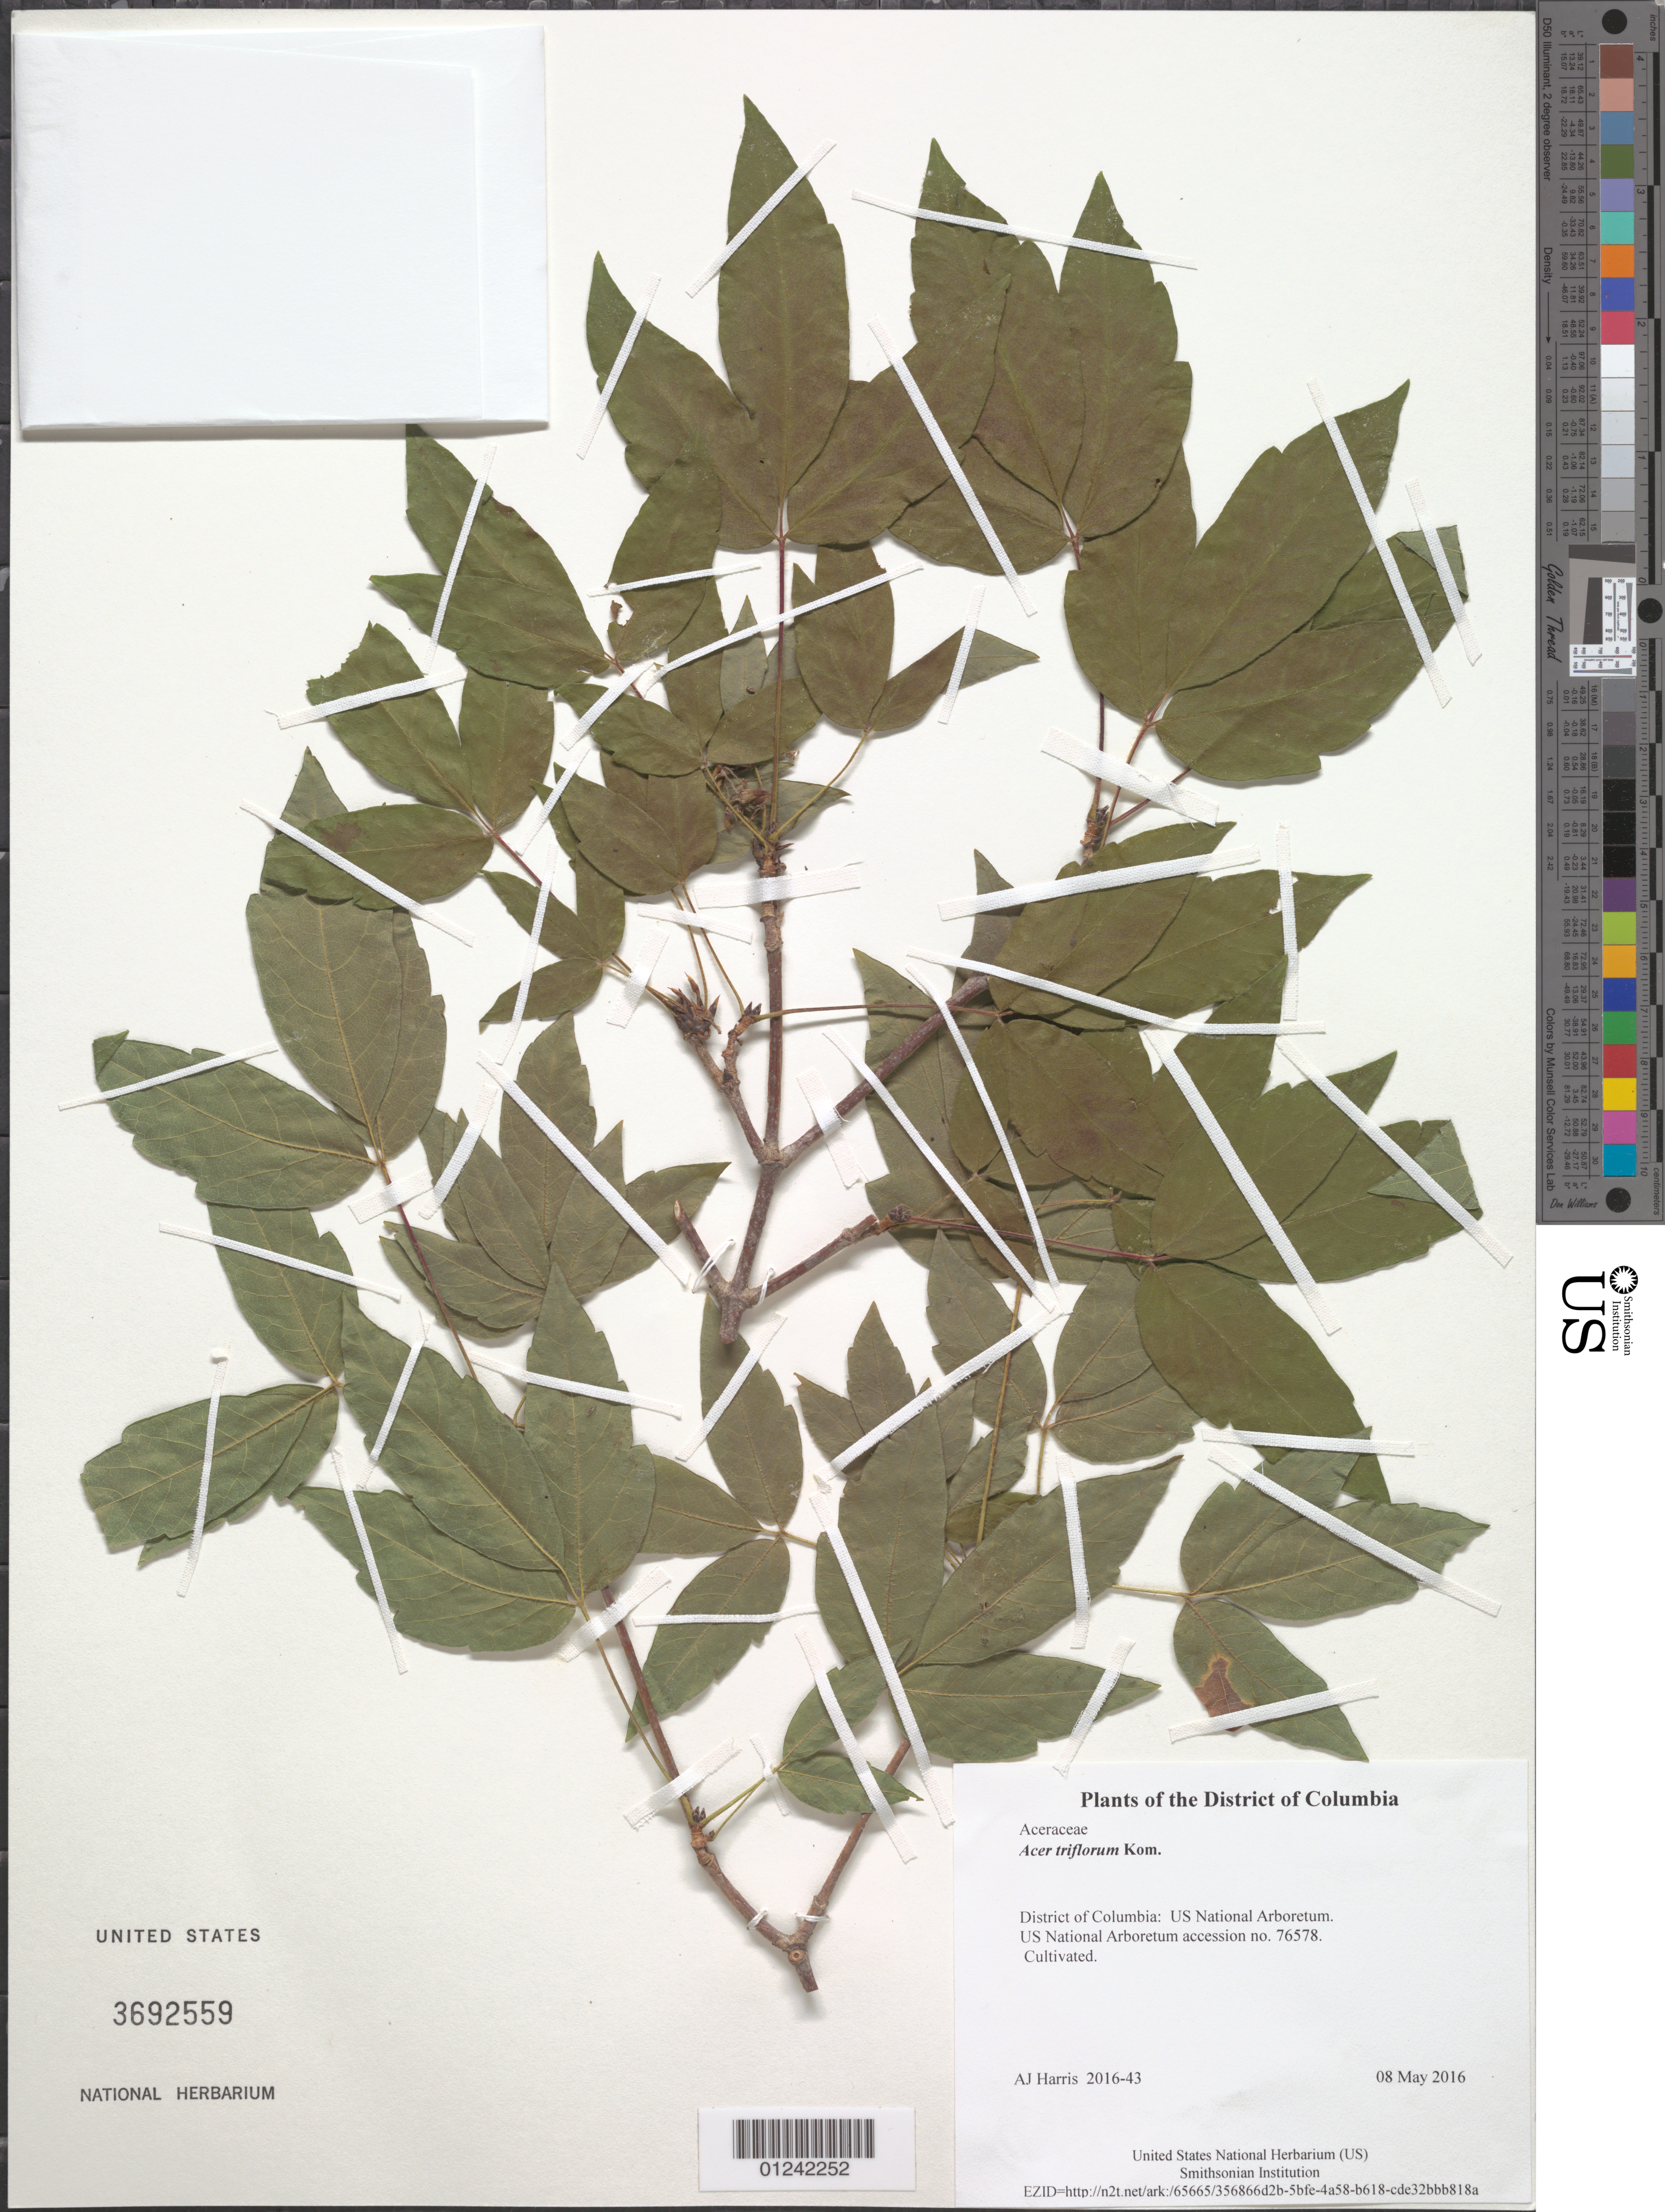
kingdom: Plantae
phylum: Tracheophyta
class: Magnoliopsida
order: Sapindales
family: Sapindaceae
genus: Acer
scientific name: Acer triflorum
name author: Kom.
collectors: A. J. Harris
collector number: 2016-43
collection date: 2016-05-08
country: United States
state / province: District of Columbia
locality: US National Arboretum.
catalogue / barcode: US 3692559